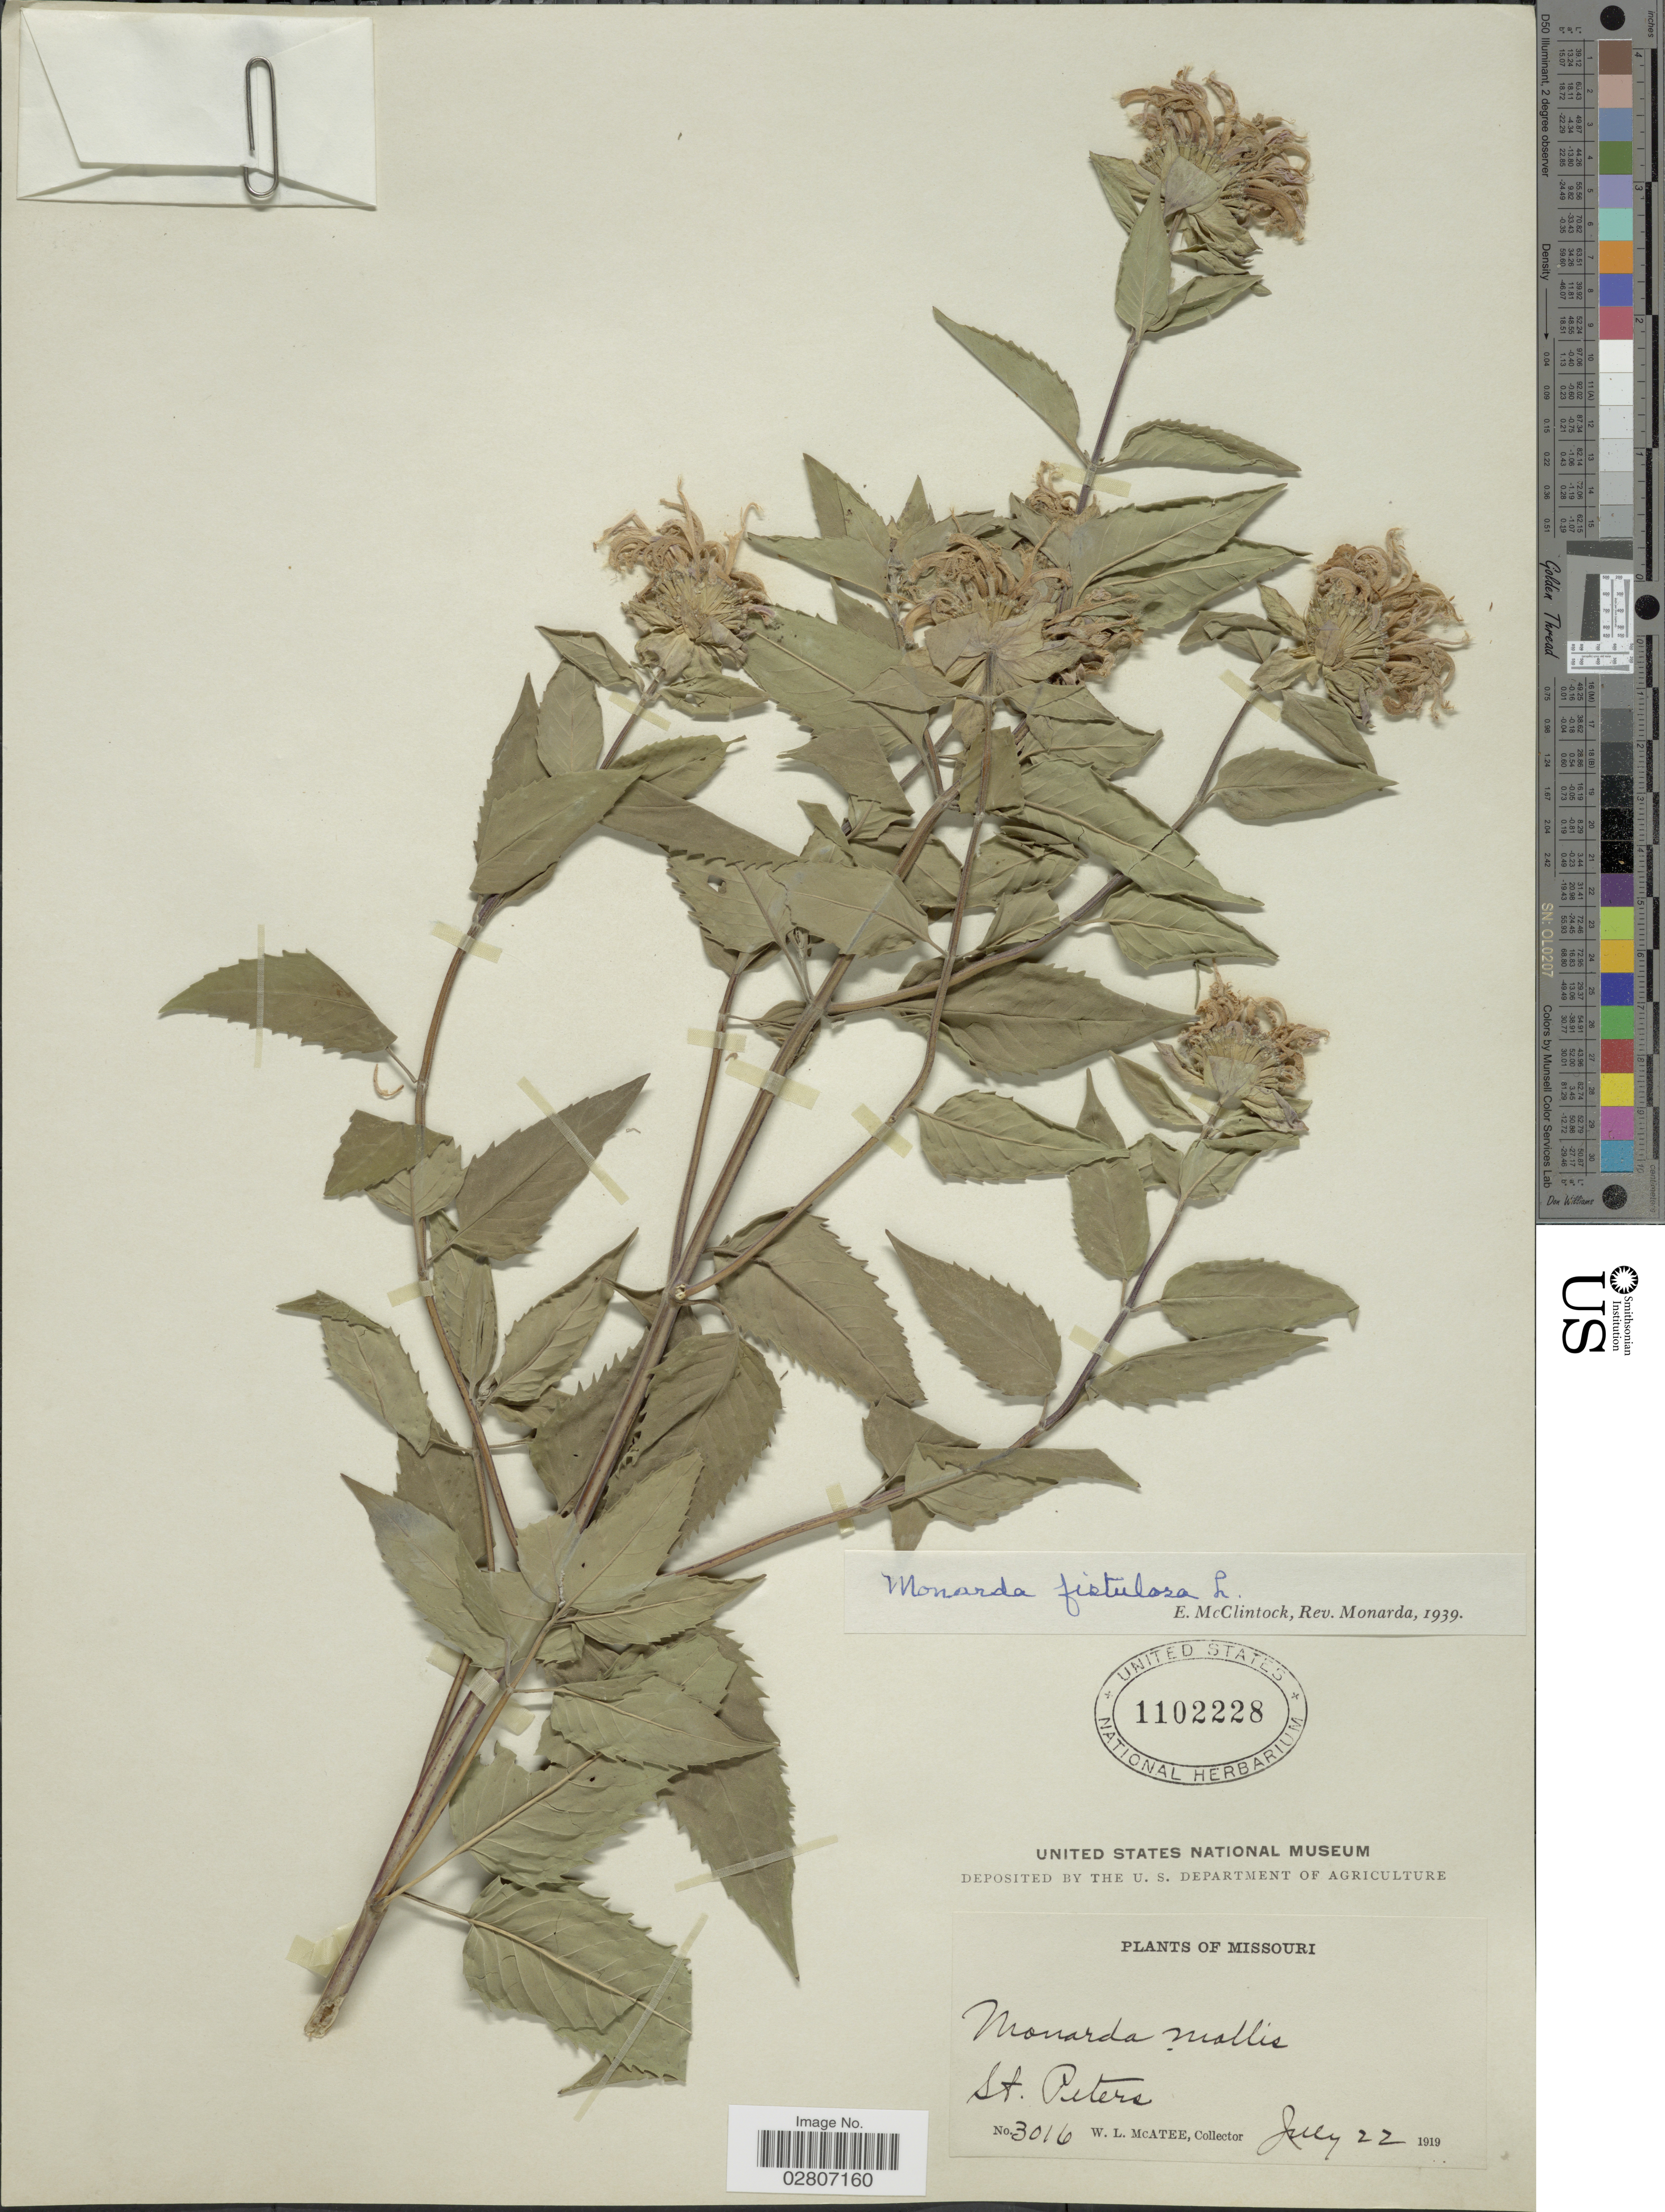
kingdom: Plantae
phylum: Tracheophyta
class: Magnoliopsida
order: Lamiales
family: Lamiaceae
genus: Monarda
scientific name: Monarda fistulosa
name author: L.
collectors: W. McAtee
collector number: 3016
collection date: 1919-07-22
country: United States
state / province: Missouri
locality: St. Peters.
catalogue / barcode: US 1102228